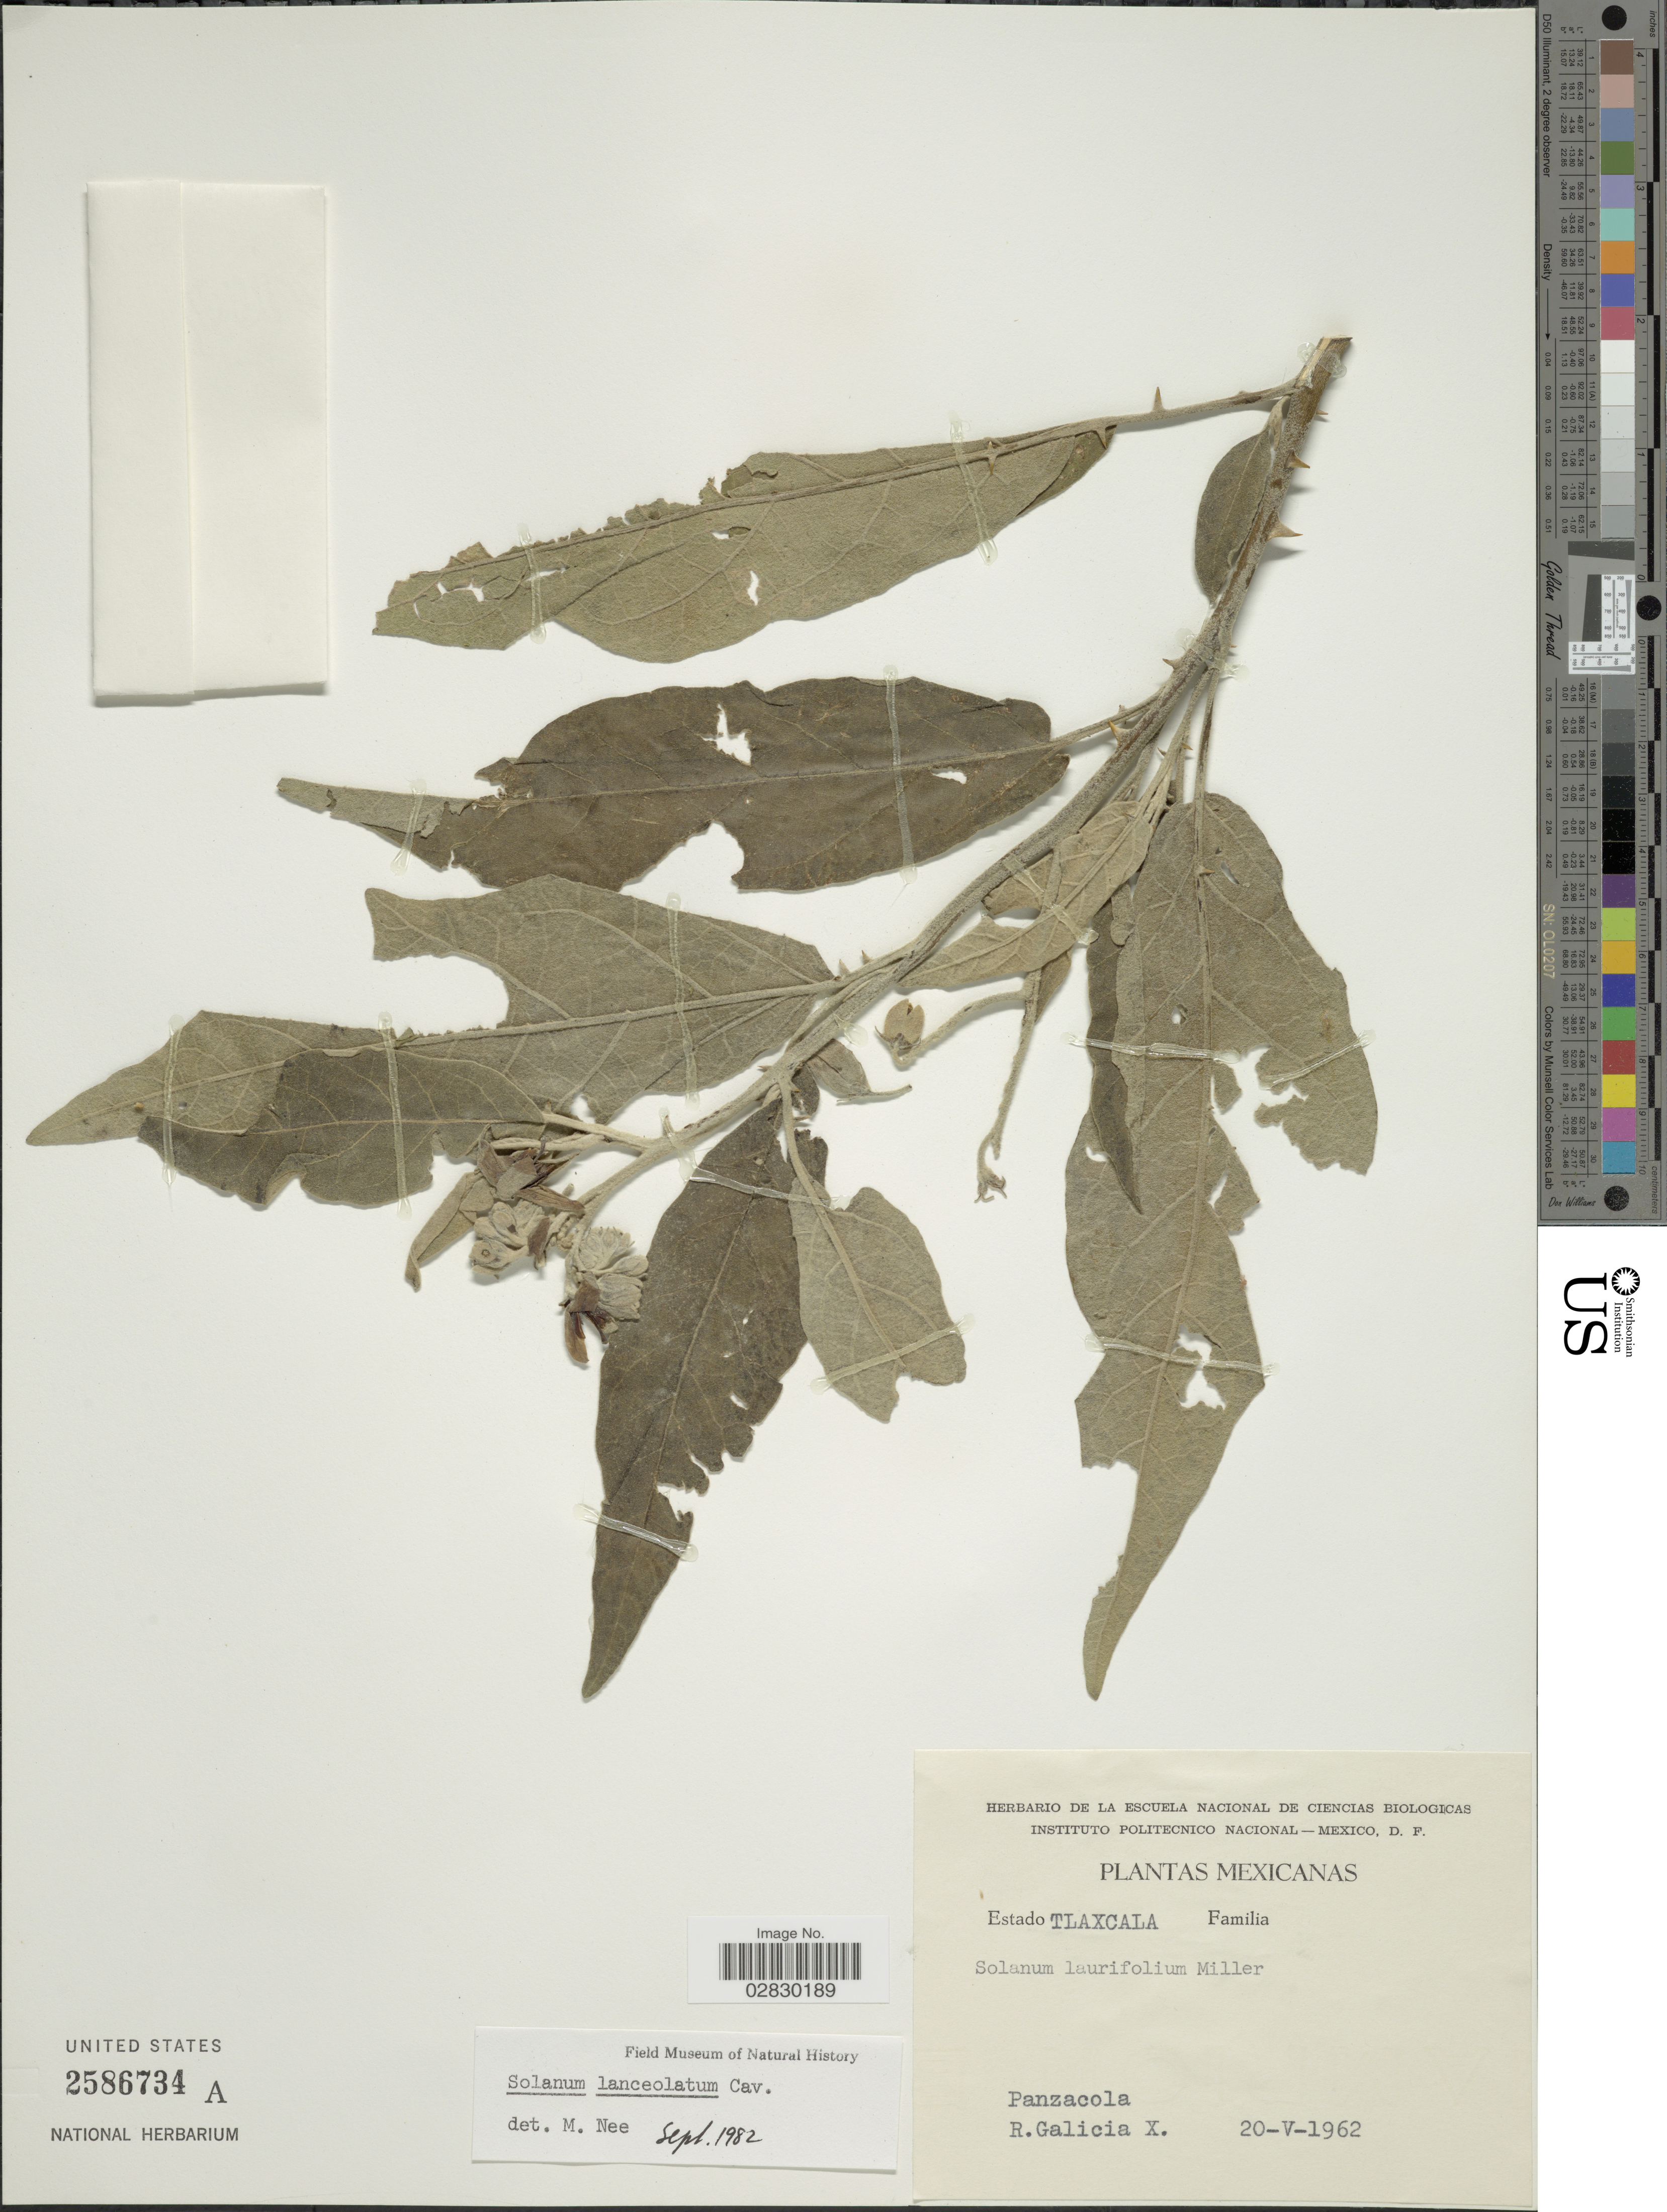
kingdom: Plantae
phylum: Tracheophyta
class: Magnoliopsida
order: Solanales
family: Solanaceae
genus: Solanum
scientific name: Solanum lanceolatum Berthault, nom. illeg.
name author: Berthault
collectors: Galicia X., R.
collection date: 1962-05-20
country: Mexico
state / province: Tlaxcala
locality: Panzacola.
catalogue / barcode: US 2586734A